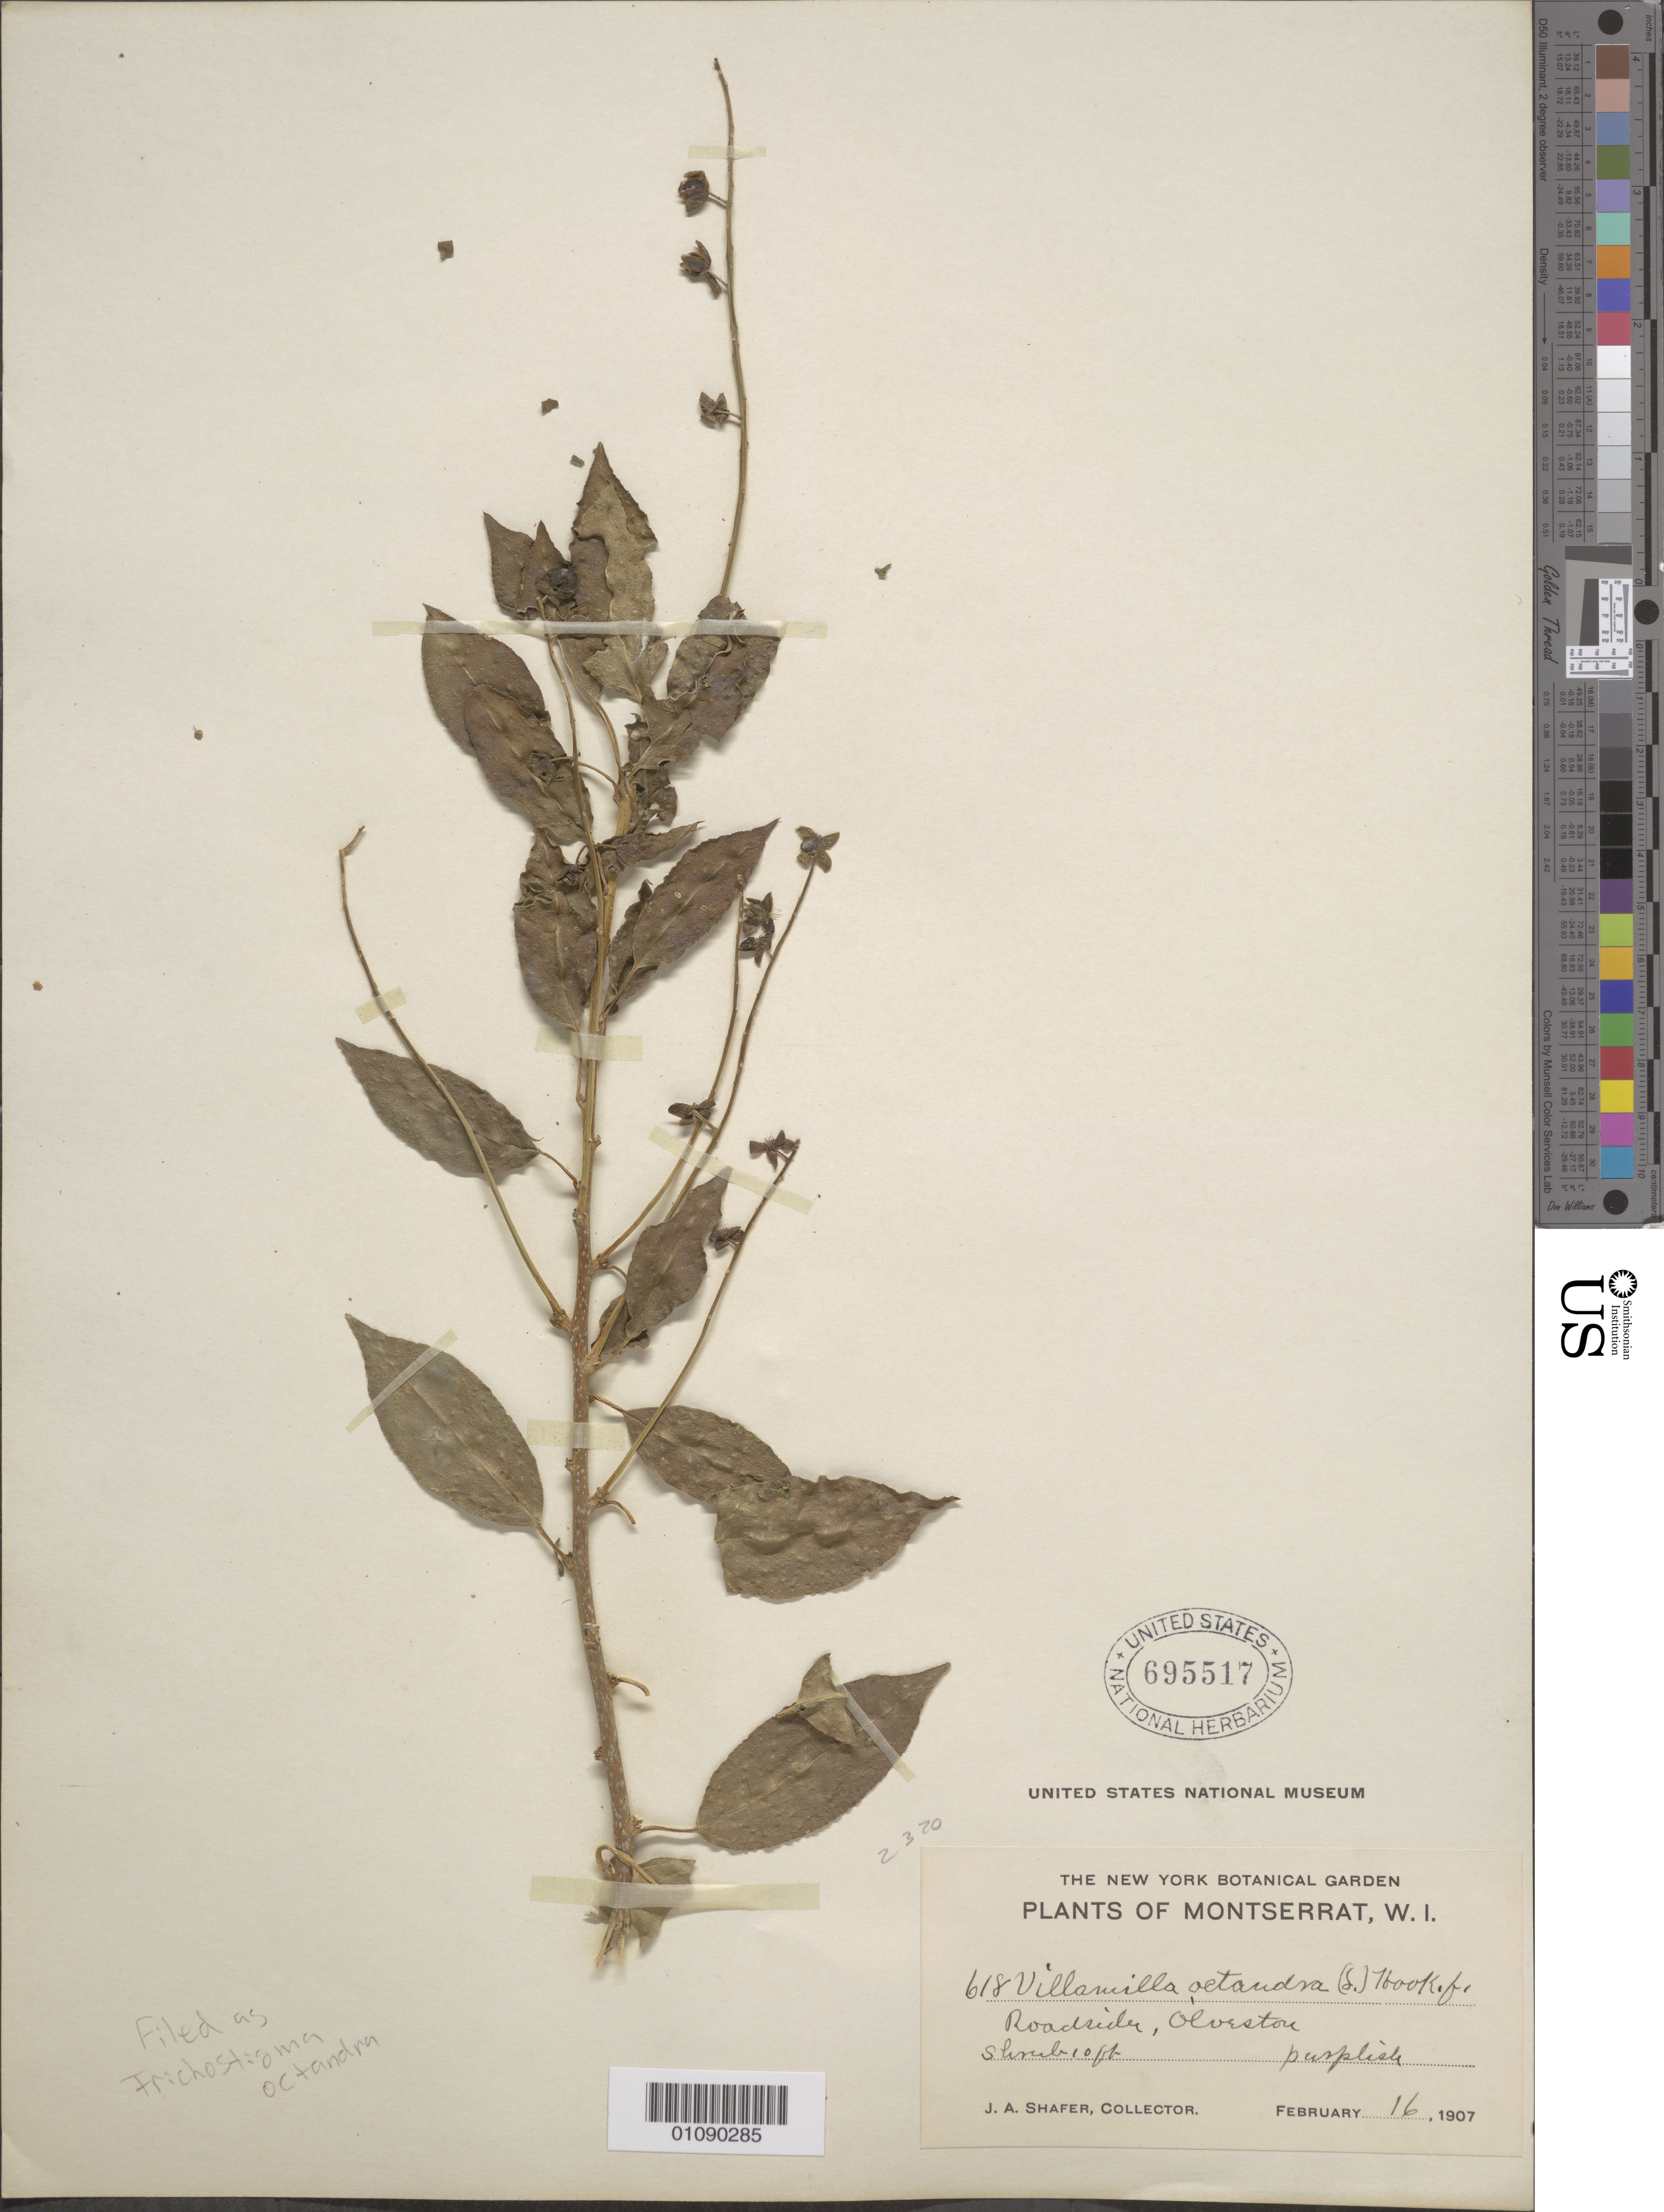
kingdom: Plantae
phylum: Tracheophyta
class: Magnoliopsida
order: Caryophyllales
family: Phytolaccaceae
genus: Trichostigma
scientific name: Trichostigma octandrum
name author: (L.) H. Walter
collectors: J. A. Shafer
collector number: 618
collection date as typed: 16 Feb 1907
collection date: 1907-02-16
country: Montserrat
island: Montserrat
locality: Olveston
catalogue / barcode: US 695517